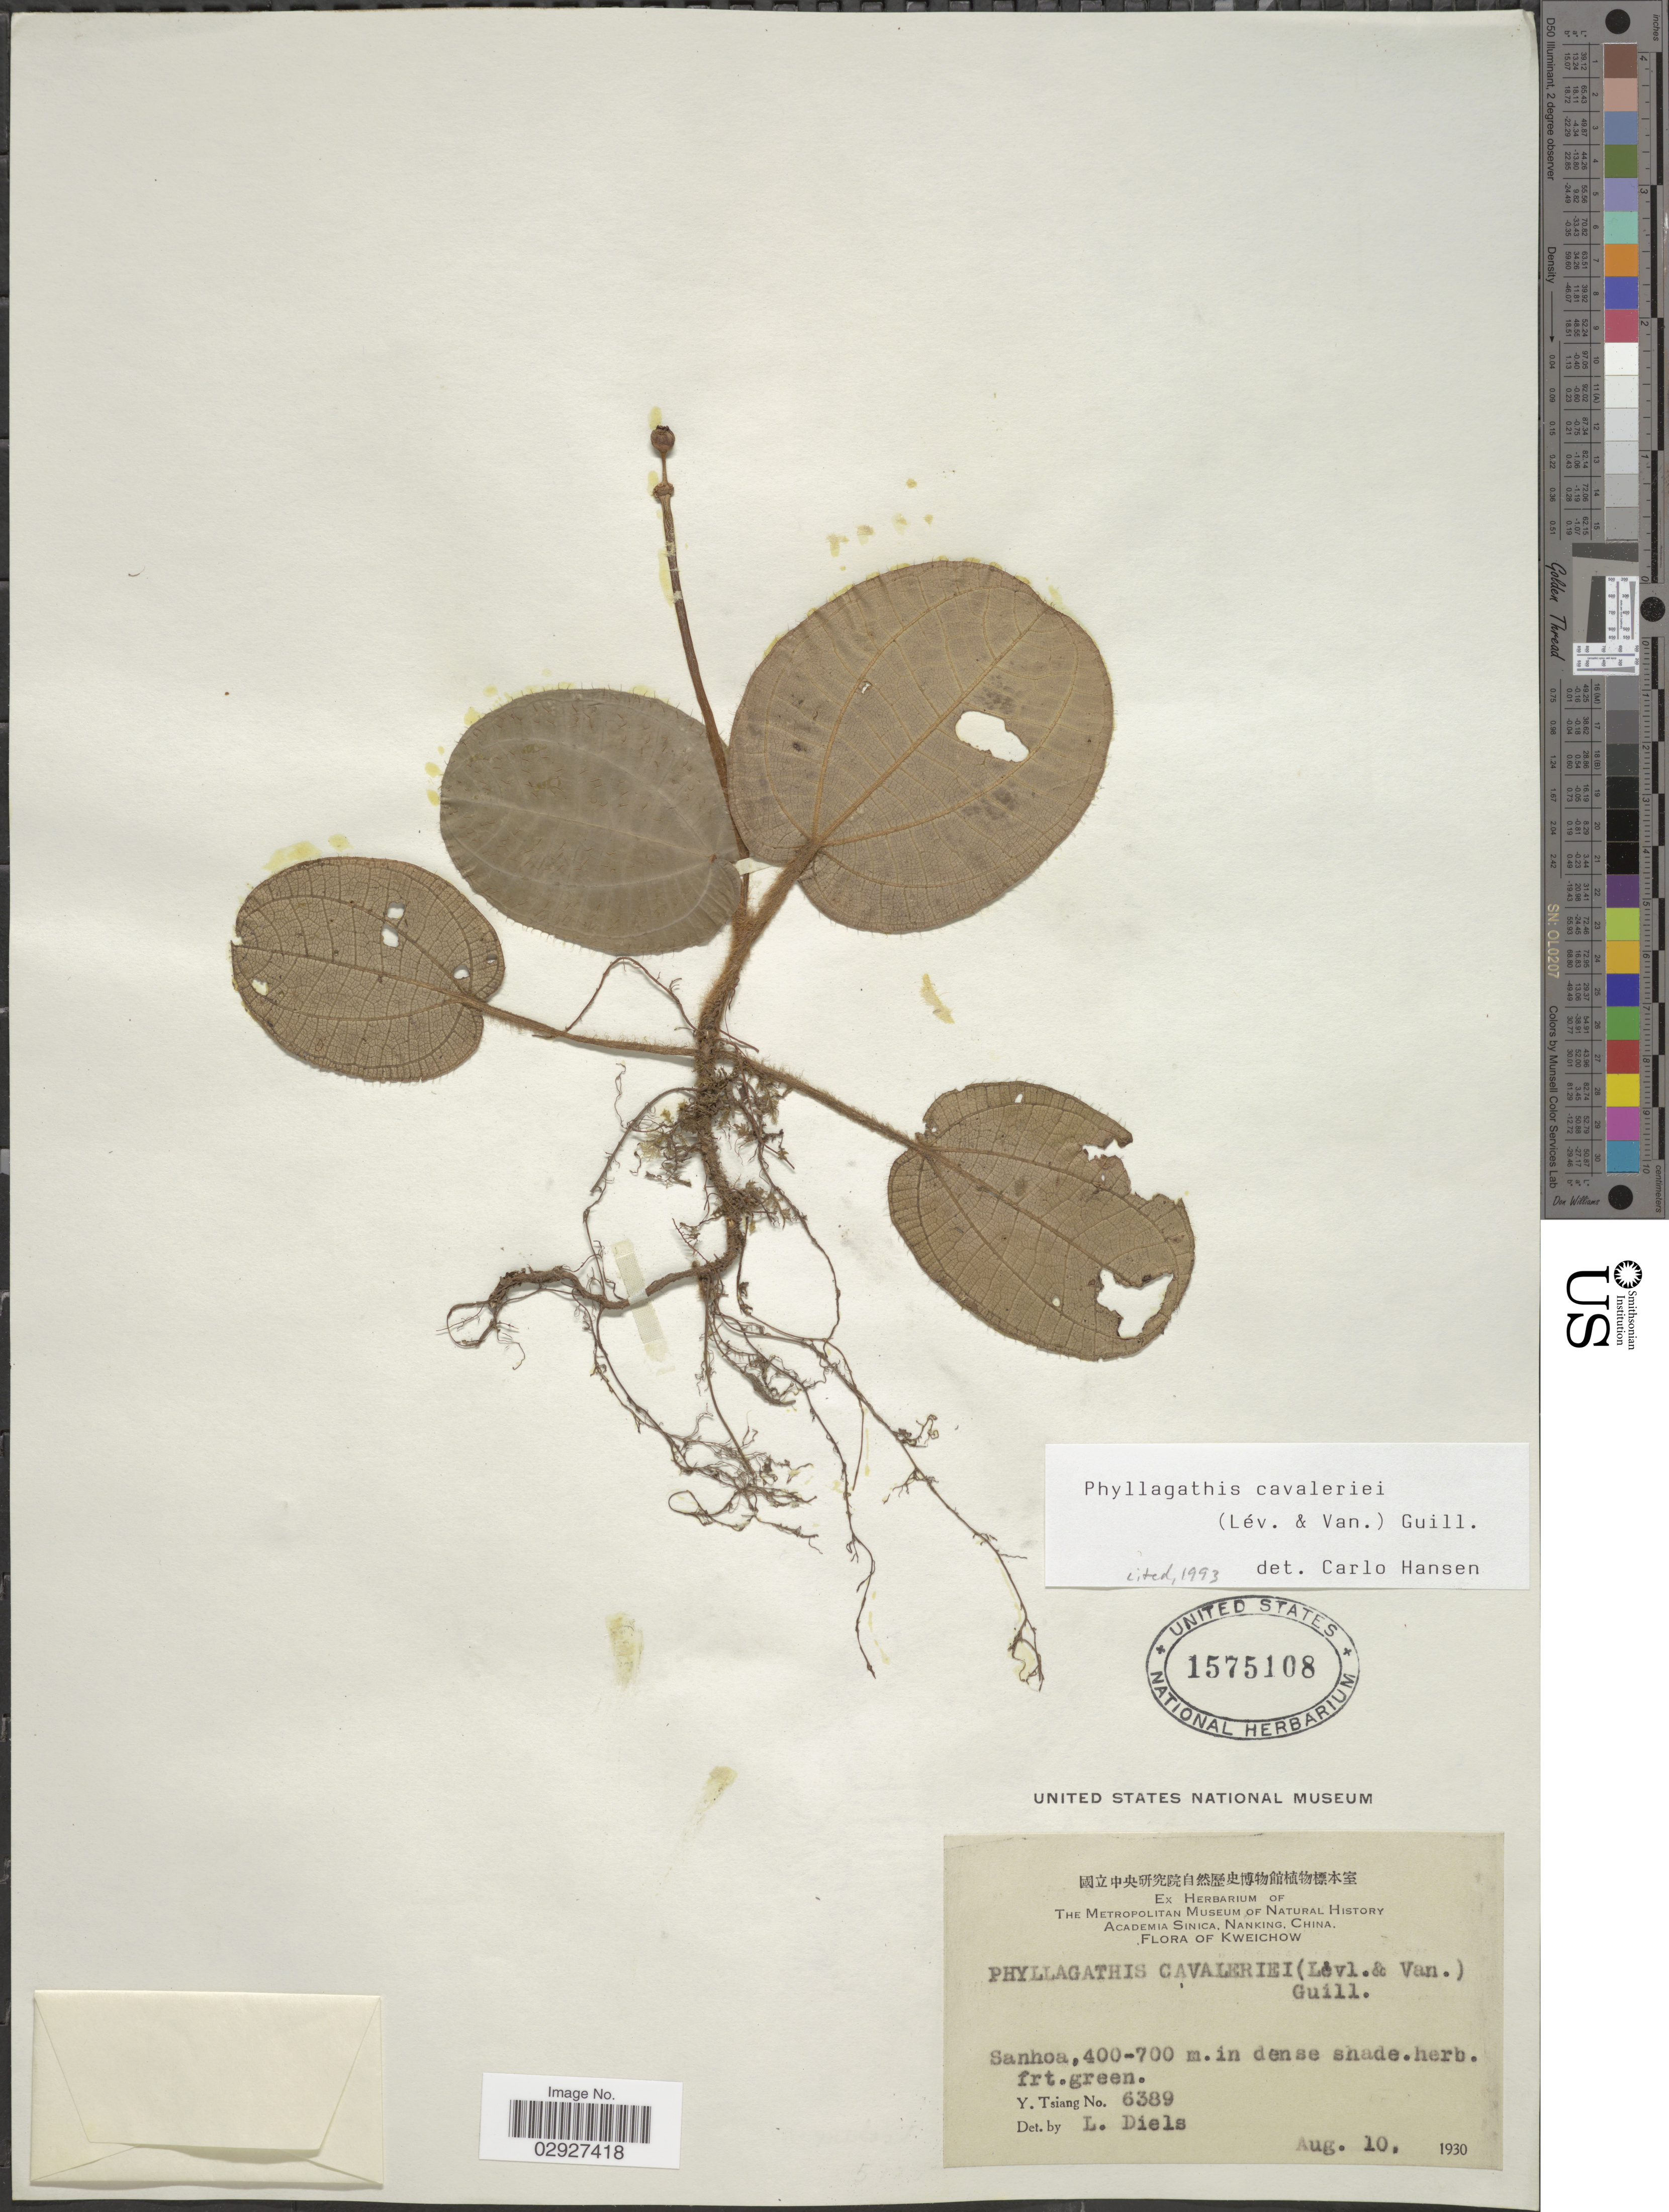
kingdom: Plantae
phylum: Tracheophyta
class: Magnoliopsida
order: Myrtales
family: Melastomataceae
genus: Phyllagathis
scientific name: Phyllagathis cavaleriei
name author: (H. Lév. & Vaniot) Guillaumin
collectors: Y. Tsiang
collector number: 6389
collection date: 1930-08-10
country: China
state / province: Guizhou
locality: Kweichow, Sanhoa.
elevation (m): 400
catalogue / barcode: US 1575108